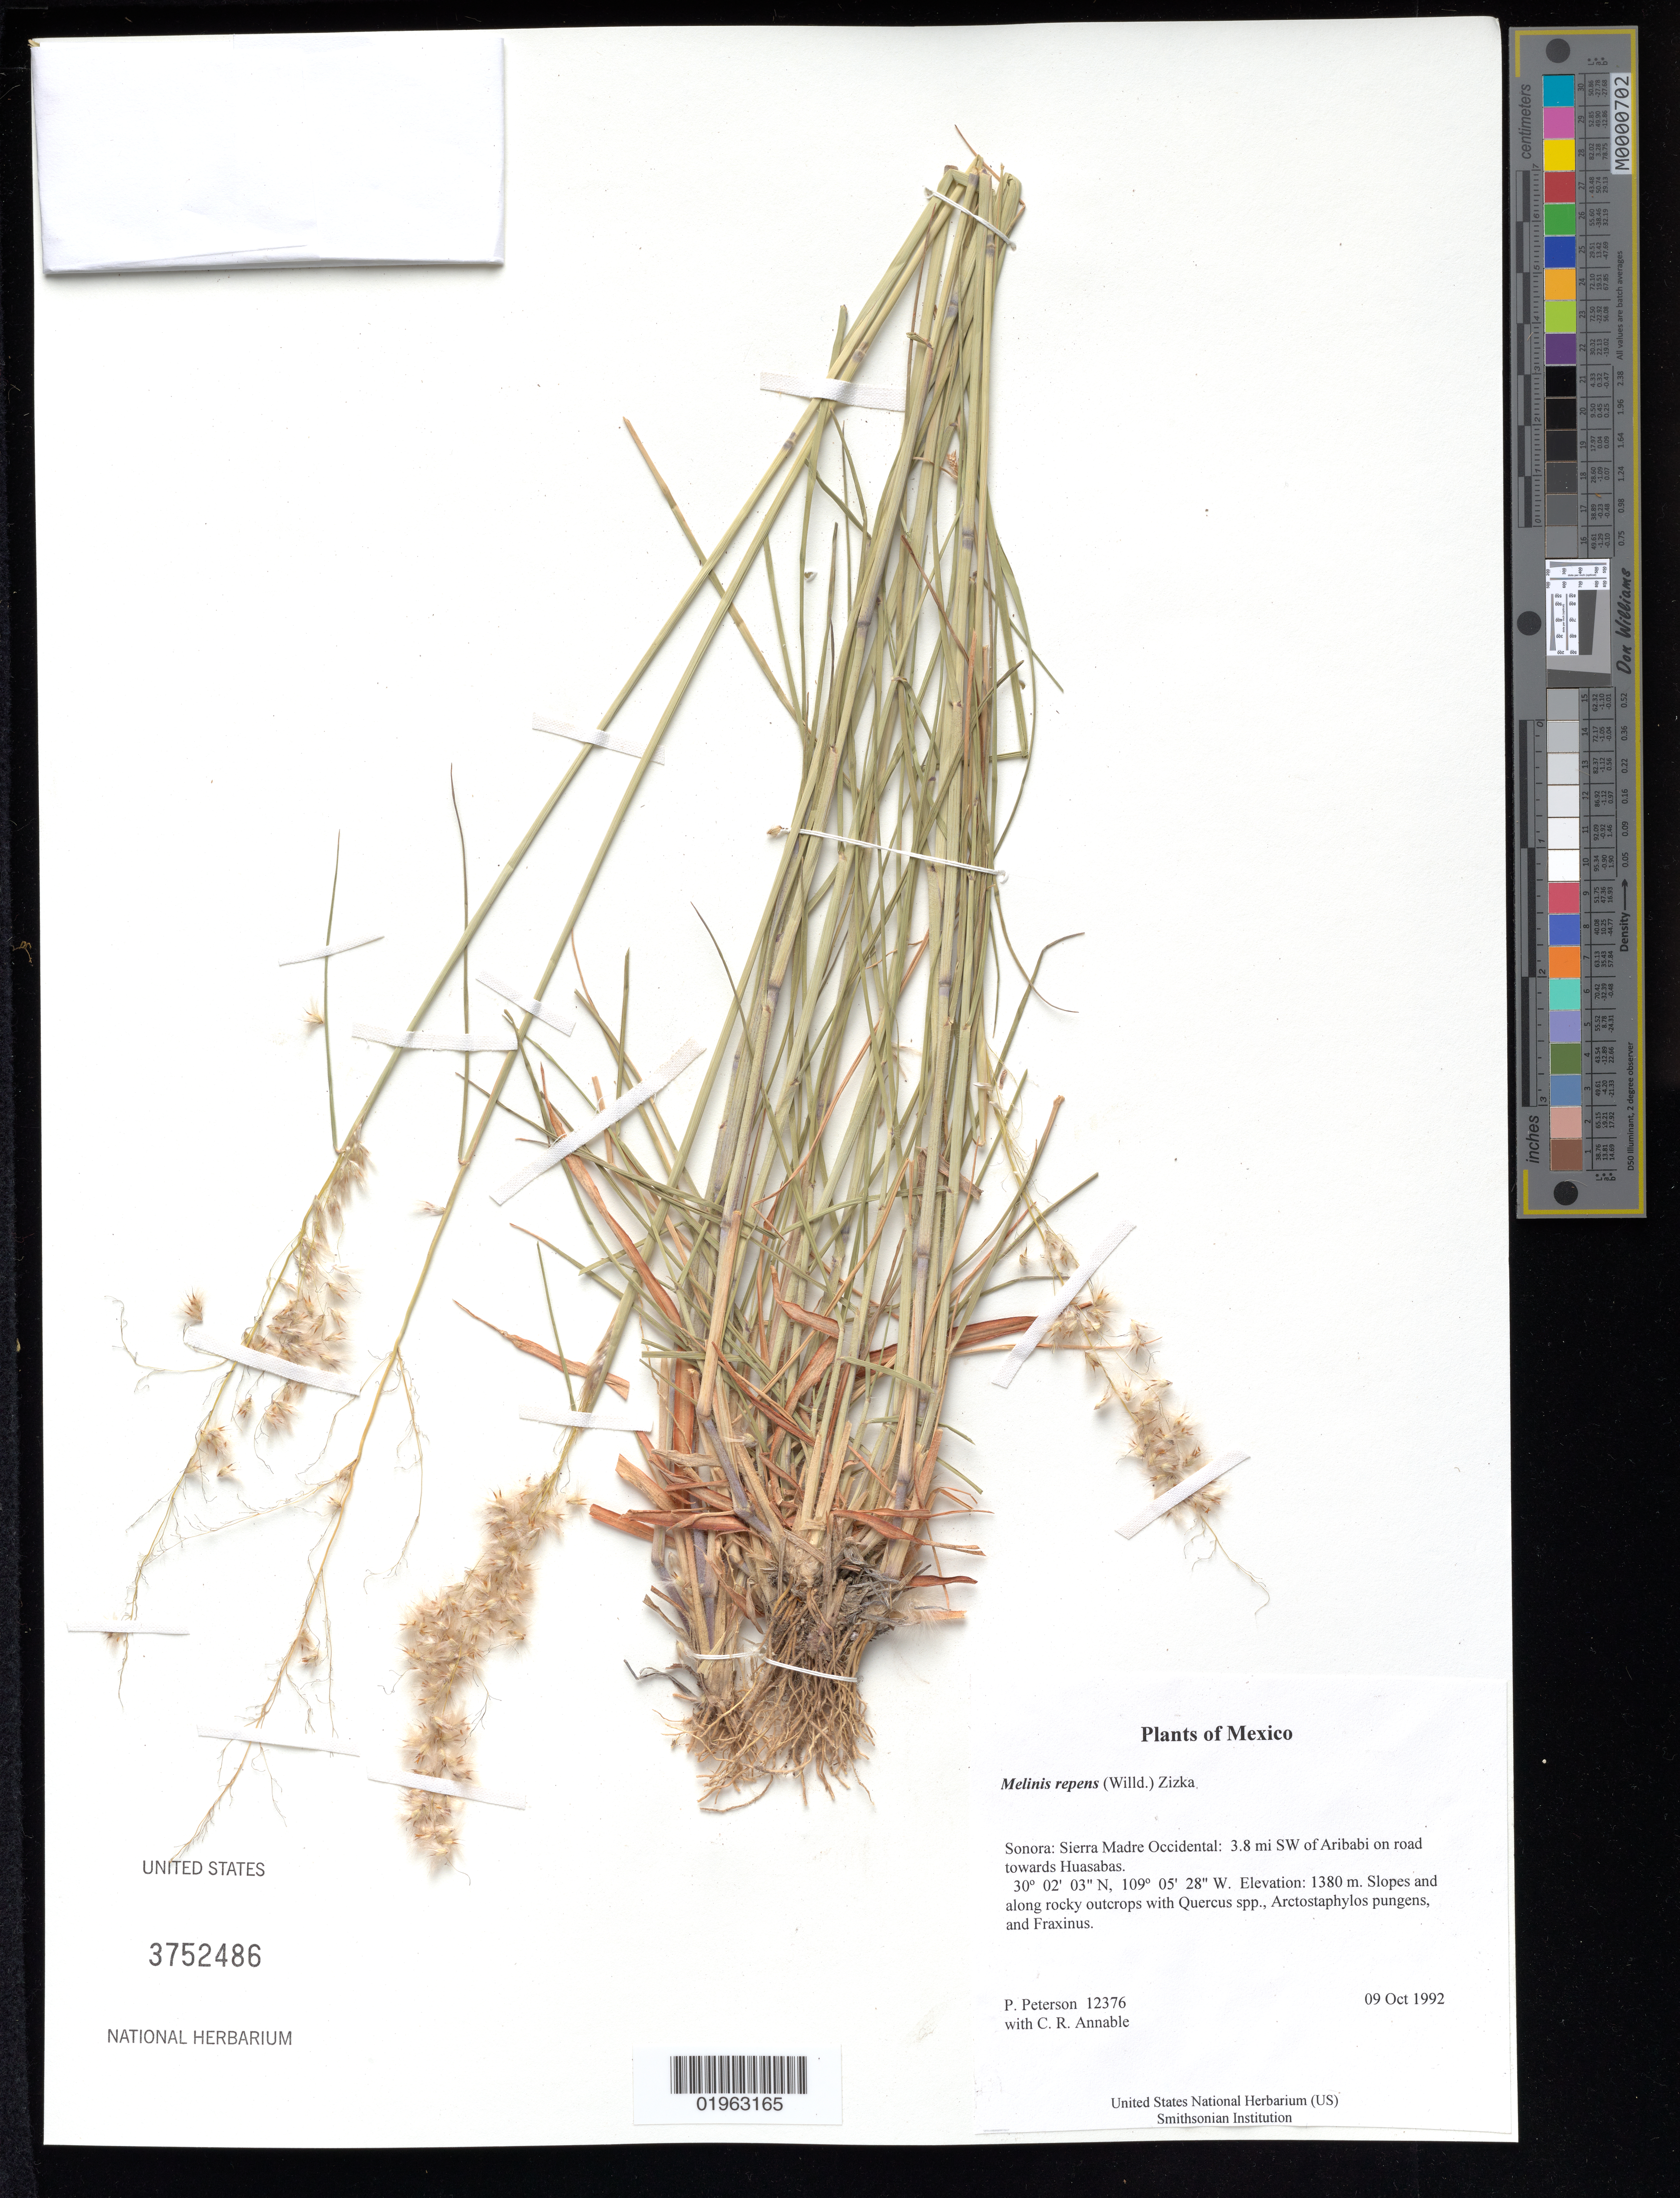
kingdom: Plantae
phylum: Tracheophyta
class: Liliopsida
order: Poales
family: Poaceae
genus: Melinis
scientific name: Melinis repens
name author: (Willd.) Zizka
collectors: P. M. Peterson & C. R. Annable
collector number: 12376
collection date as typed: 09 Oct 1992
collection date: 1992-10-09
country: Mexico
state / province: Sonora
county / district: Sierra Madre Occidental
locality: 3.8 mi SW of Aribabi on road towards Huasabas.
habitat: Slopes and along rocky outcrops with Quercus spp., Arctostaphylos pungens, and Fraxinus.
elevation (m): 1380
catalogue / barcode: US 3752486